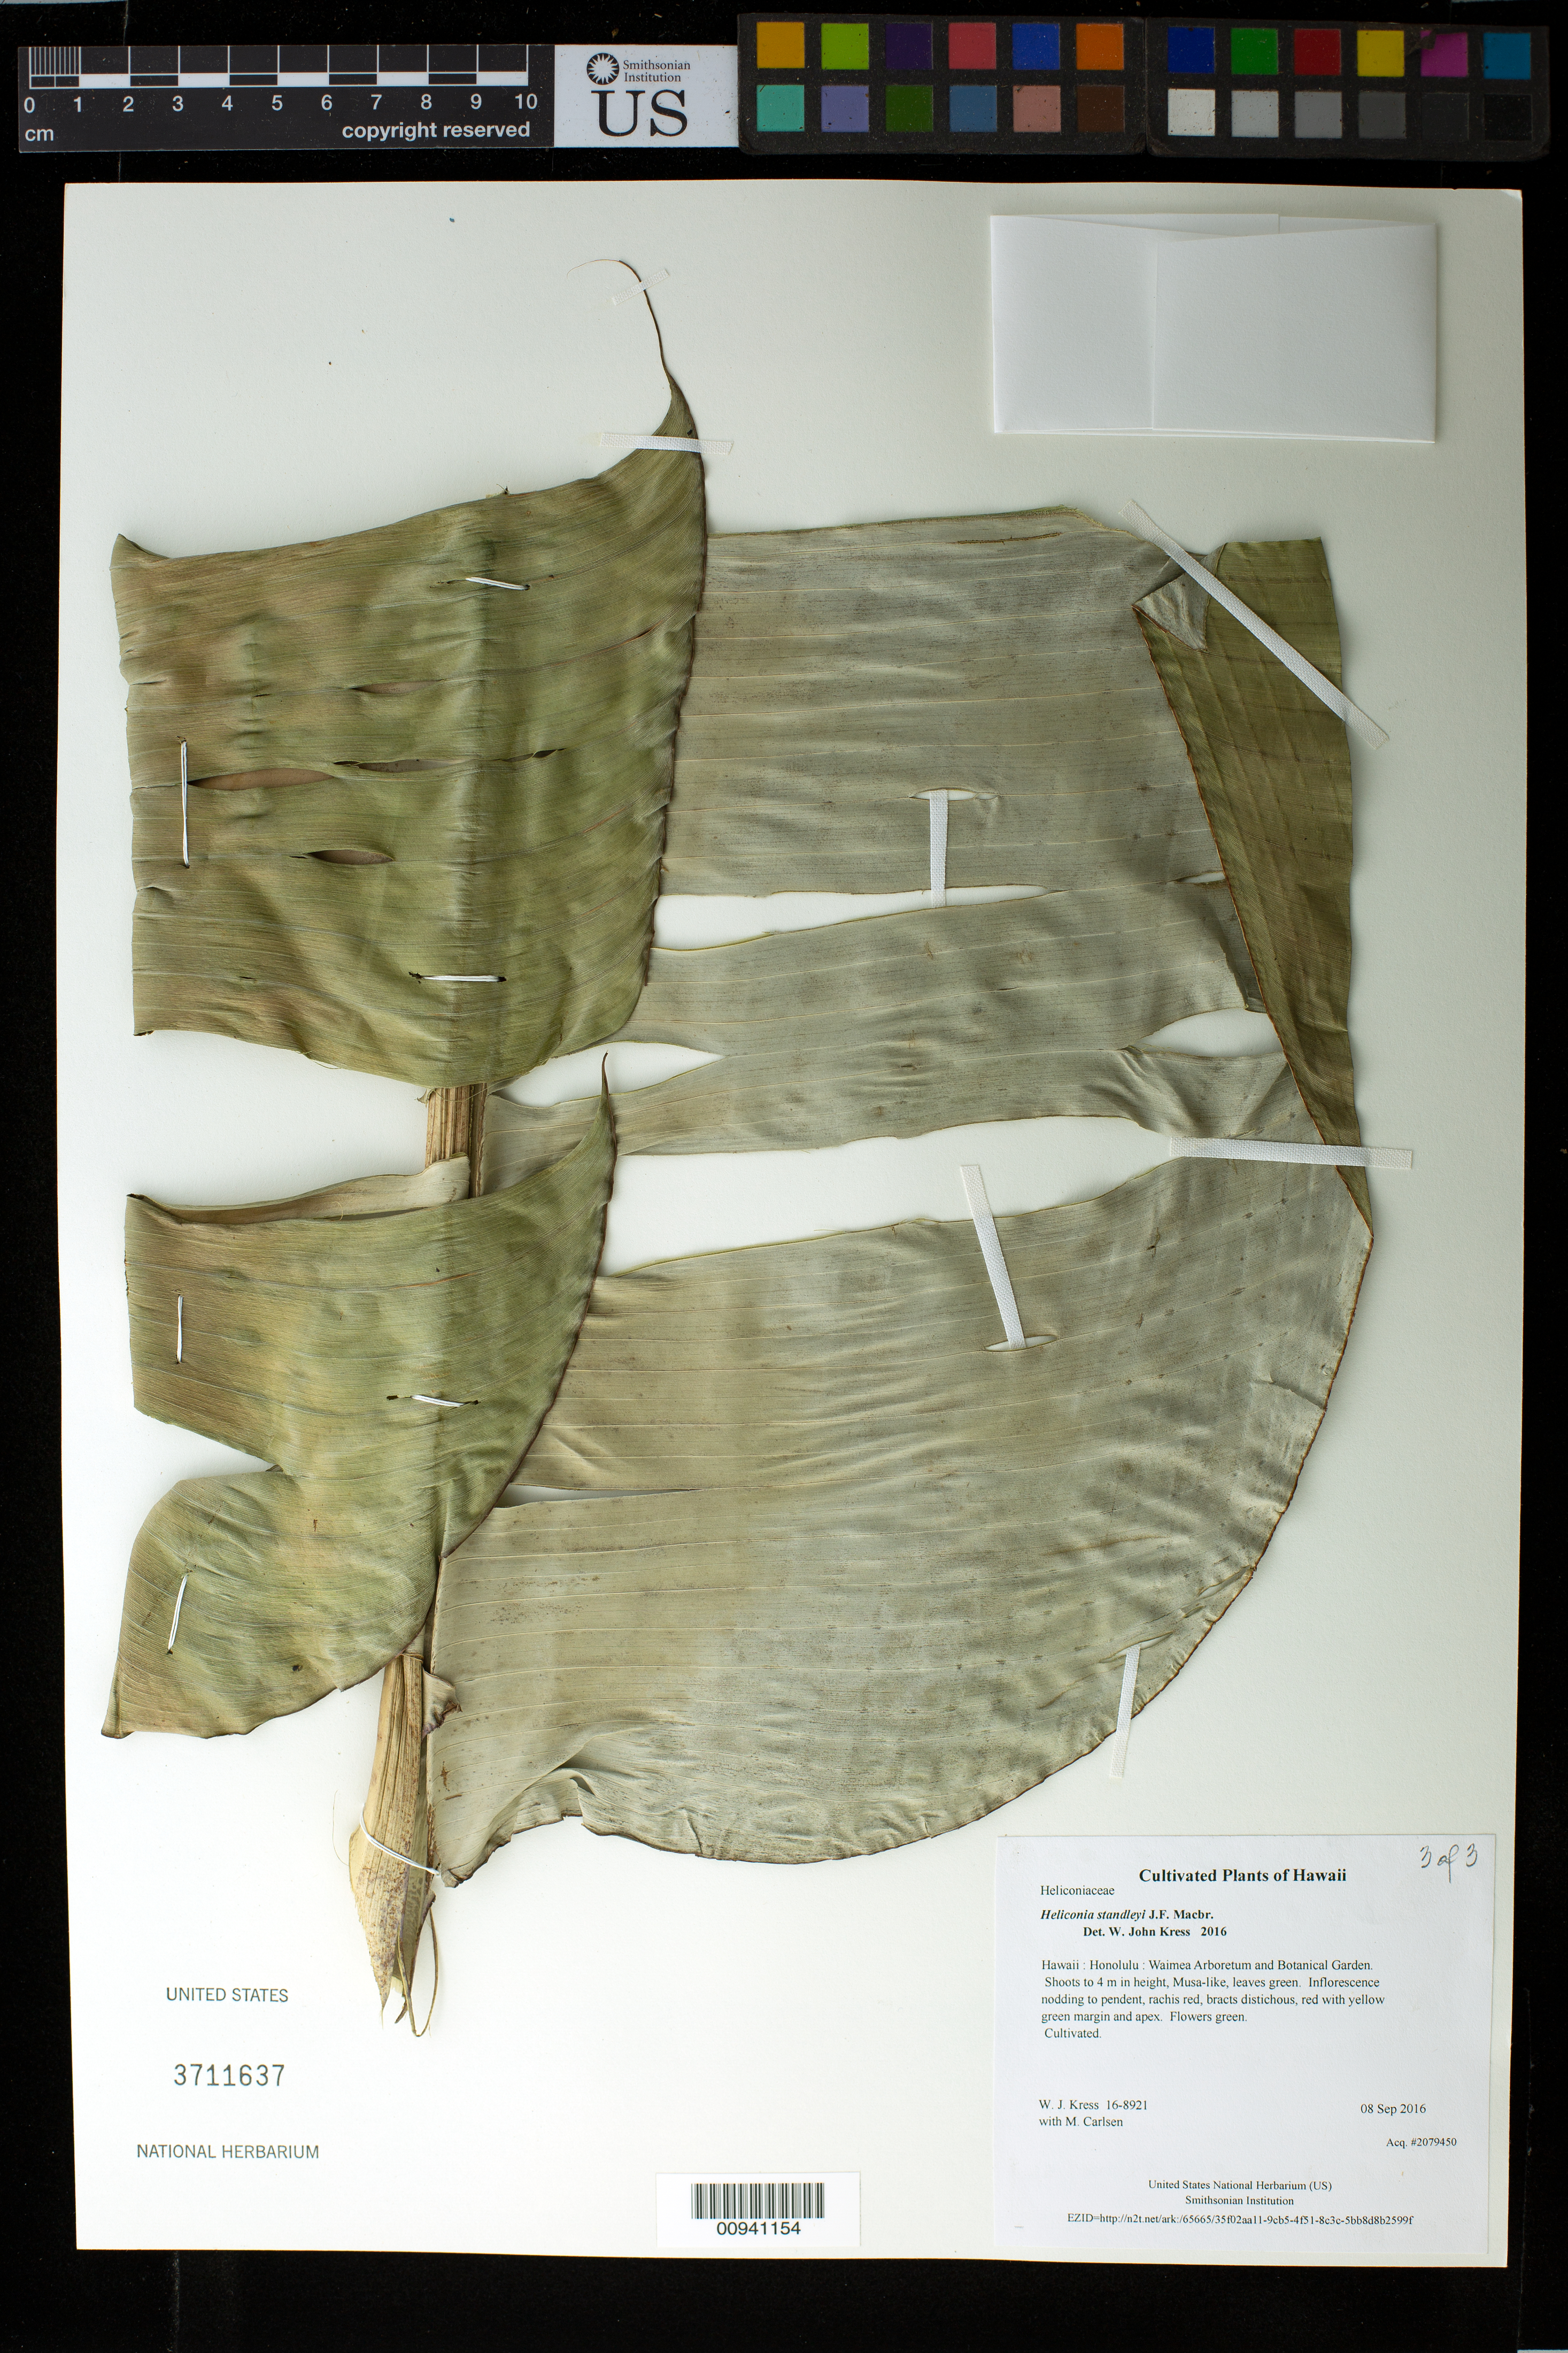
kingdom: Plantae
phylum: Tracheophyta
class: Liliopsida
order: Zingiberales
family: Heliconiaceae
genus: Heliconia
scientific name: Heliconia standleyi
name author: J.F. Macbr.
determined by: Kress, W. J., (US), Smithsonian Institution - National Museum of Natural History (UNITED STATES)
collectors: W. J. Kress & M. M. Carlsen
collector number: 16-8921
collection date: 2016-09-08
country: United States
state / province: Hawaii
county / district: Honolulu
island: Oahu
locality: Waimea Arboretum and Botanical Garden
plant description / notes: Frozen tissue stored in Biorepository at AG5NO17; dried tissue stored at AG5NO18.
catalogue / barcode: US 3711637